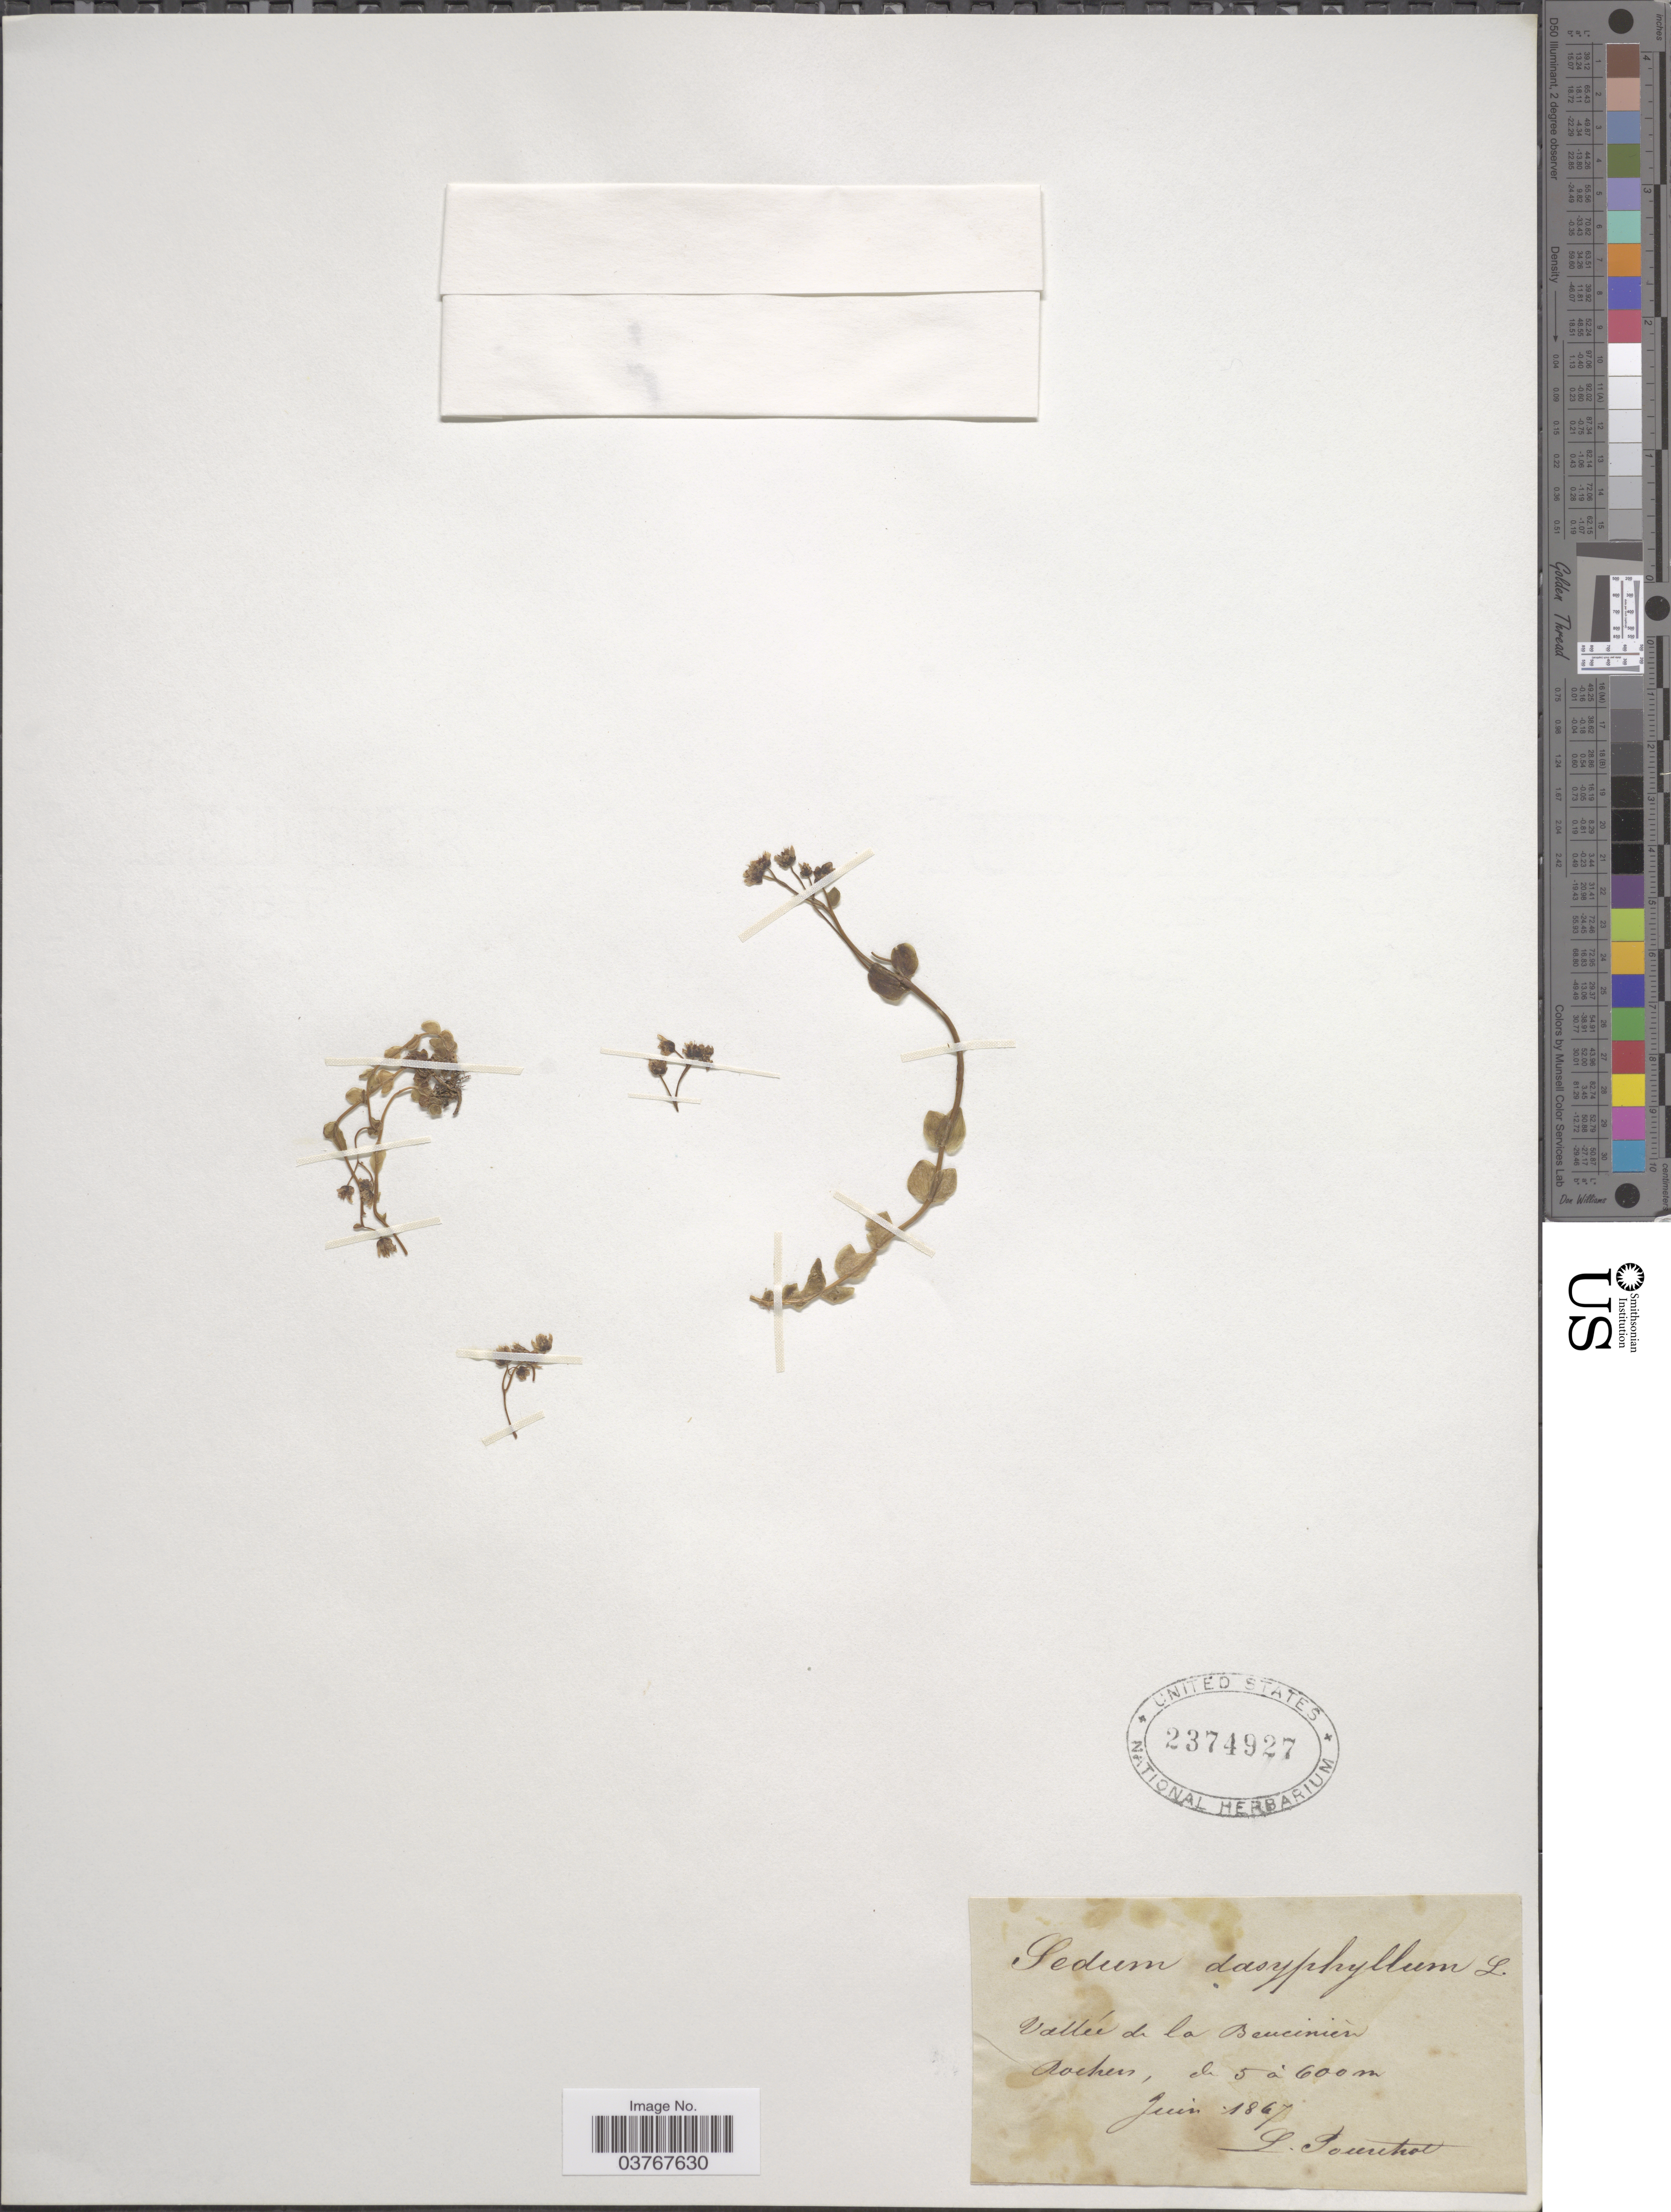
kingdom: Plantae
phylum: Tracheophyta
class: Magnoliopsida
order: Saxifragales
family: Crassulaceae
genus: Sedum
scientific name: Sedum dasyphyllum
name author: L.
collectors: L. Pourchot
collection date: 1867-06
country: France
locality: Vallée de la Beuciniere, Rochers.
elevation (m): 500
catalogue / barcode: US 2374927